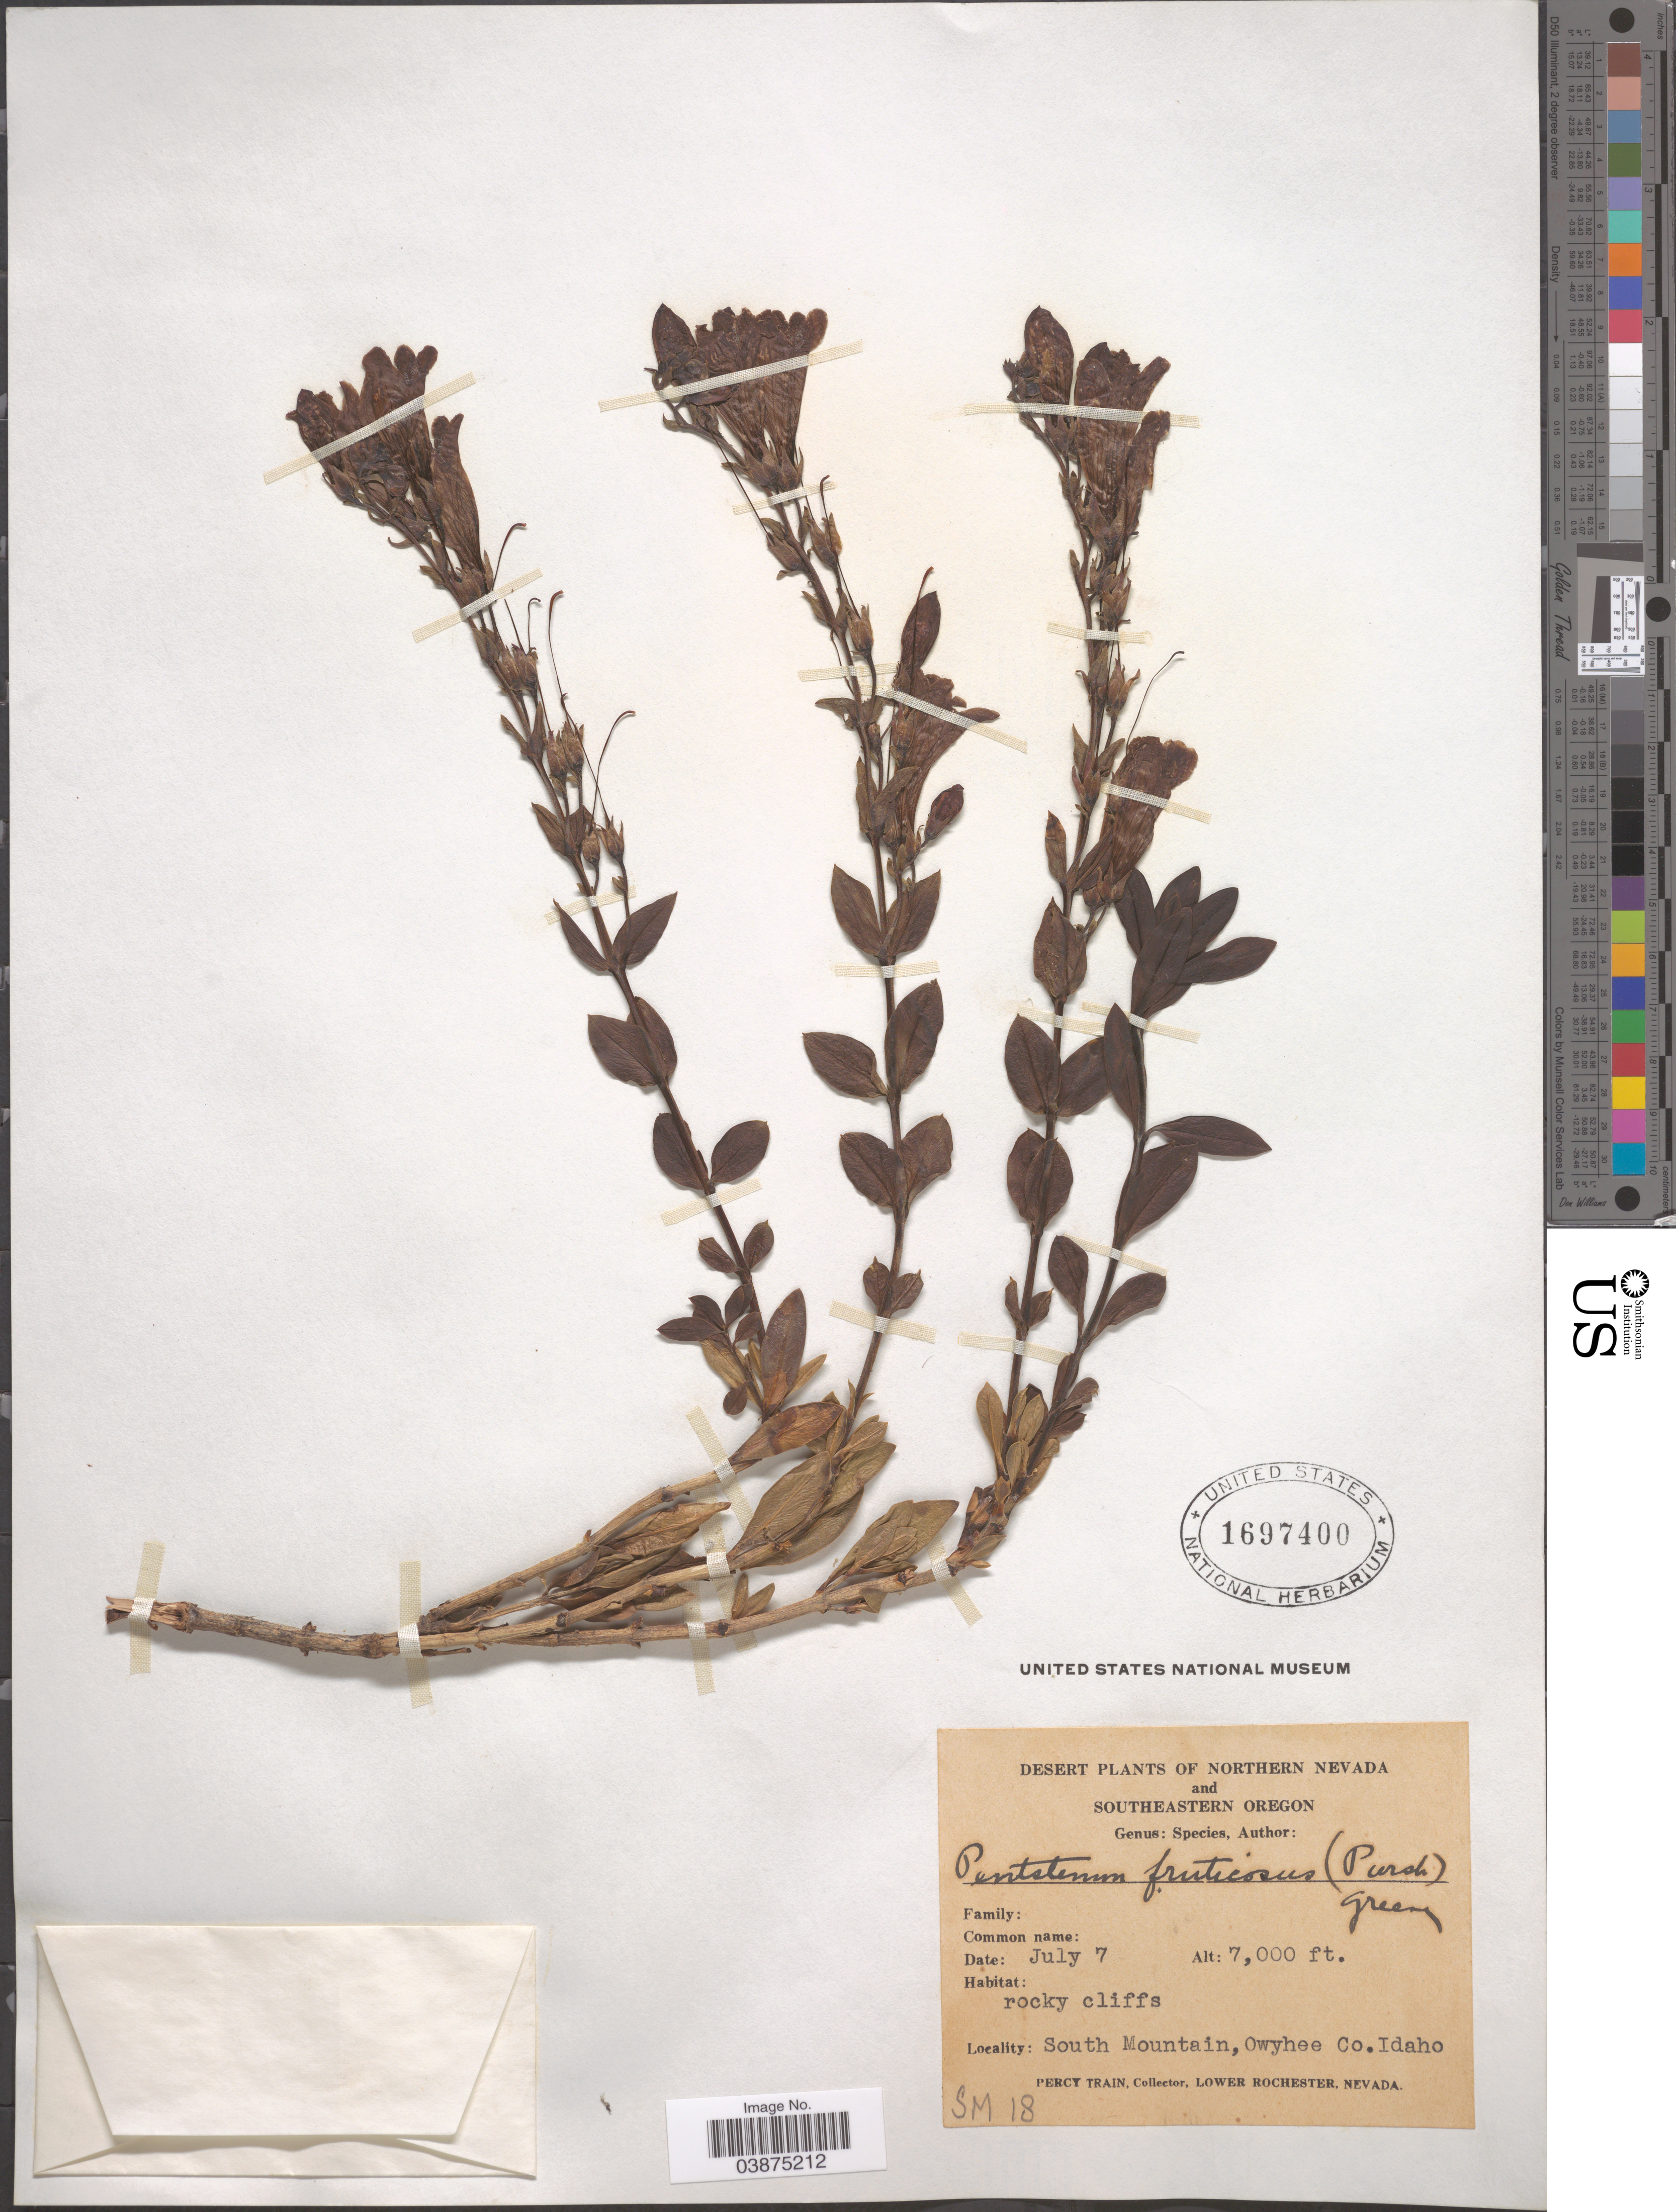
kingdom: Plantae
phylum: Tracheophyta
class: Magnoliopsida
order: Lamiales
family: Plantaginaceae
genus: Penstemon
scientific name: Penstemon fruticosus var. fruticosus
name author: (Pursh) Greene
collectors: P. Train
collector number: SM 18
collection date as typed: Transcribed d/m/y: /7/7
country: United States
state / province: Idaho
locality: South Mountain, Owyhee Co.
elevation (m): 2134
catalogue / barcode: US 1697400